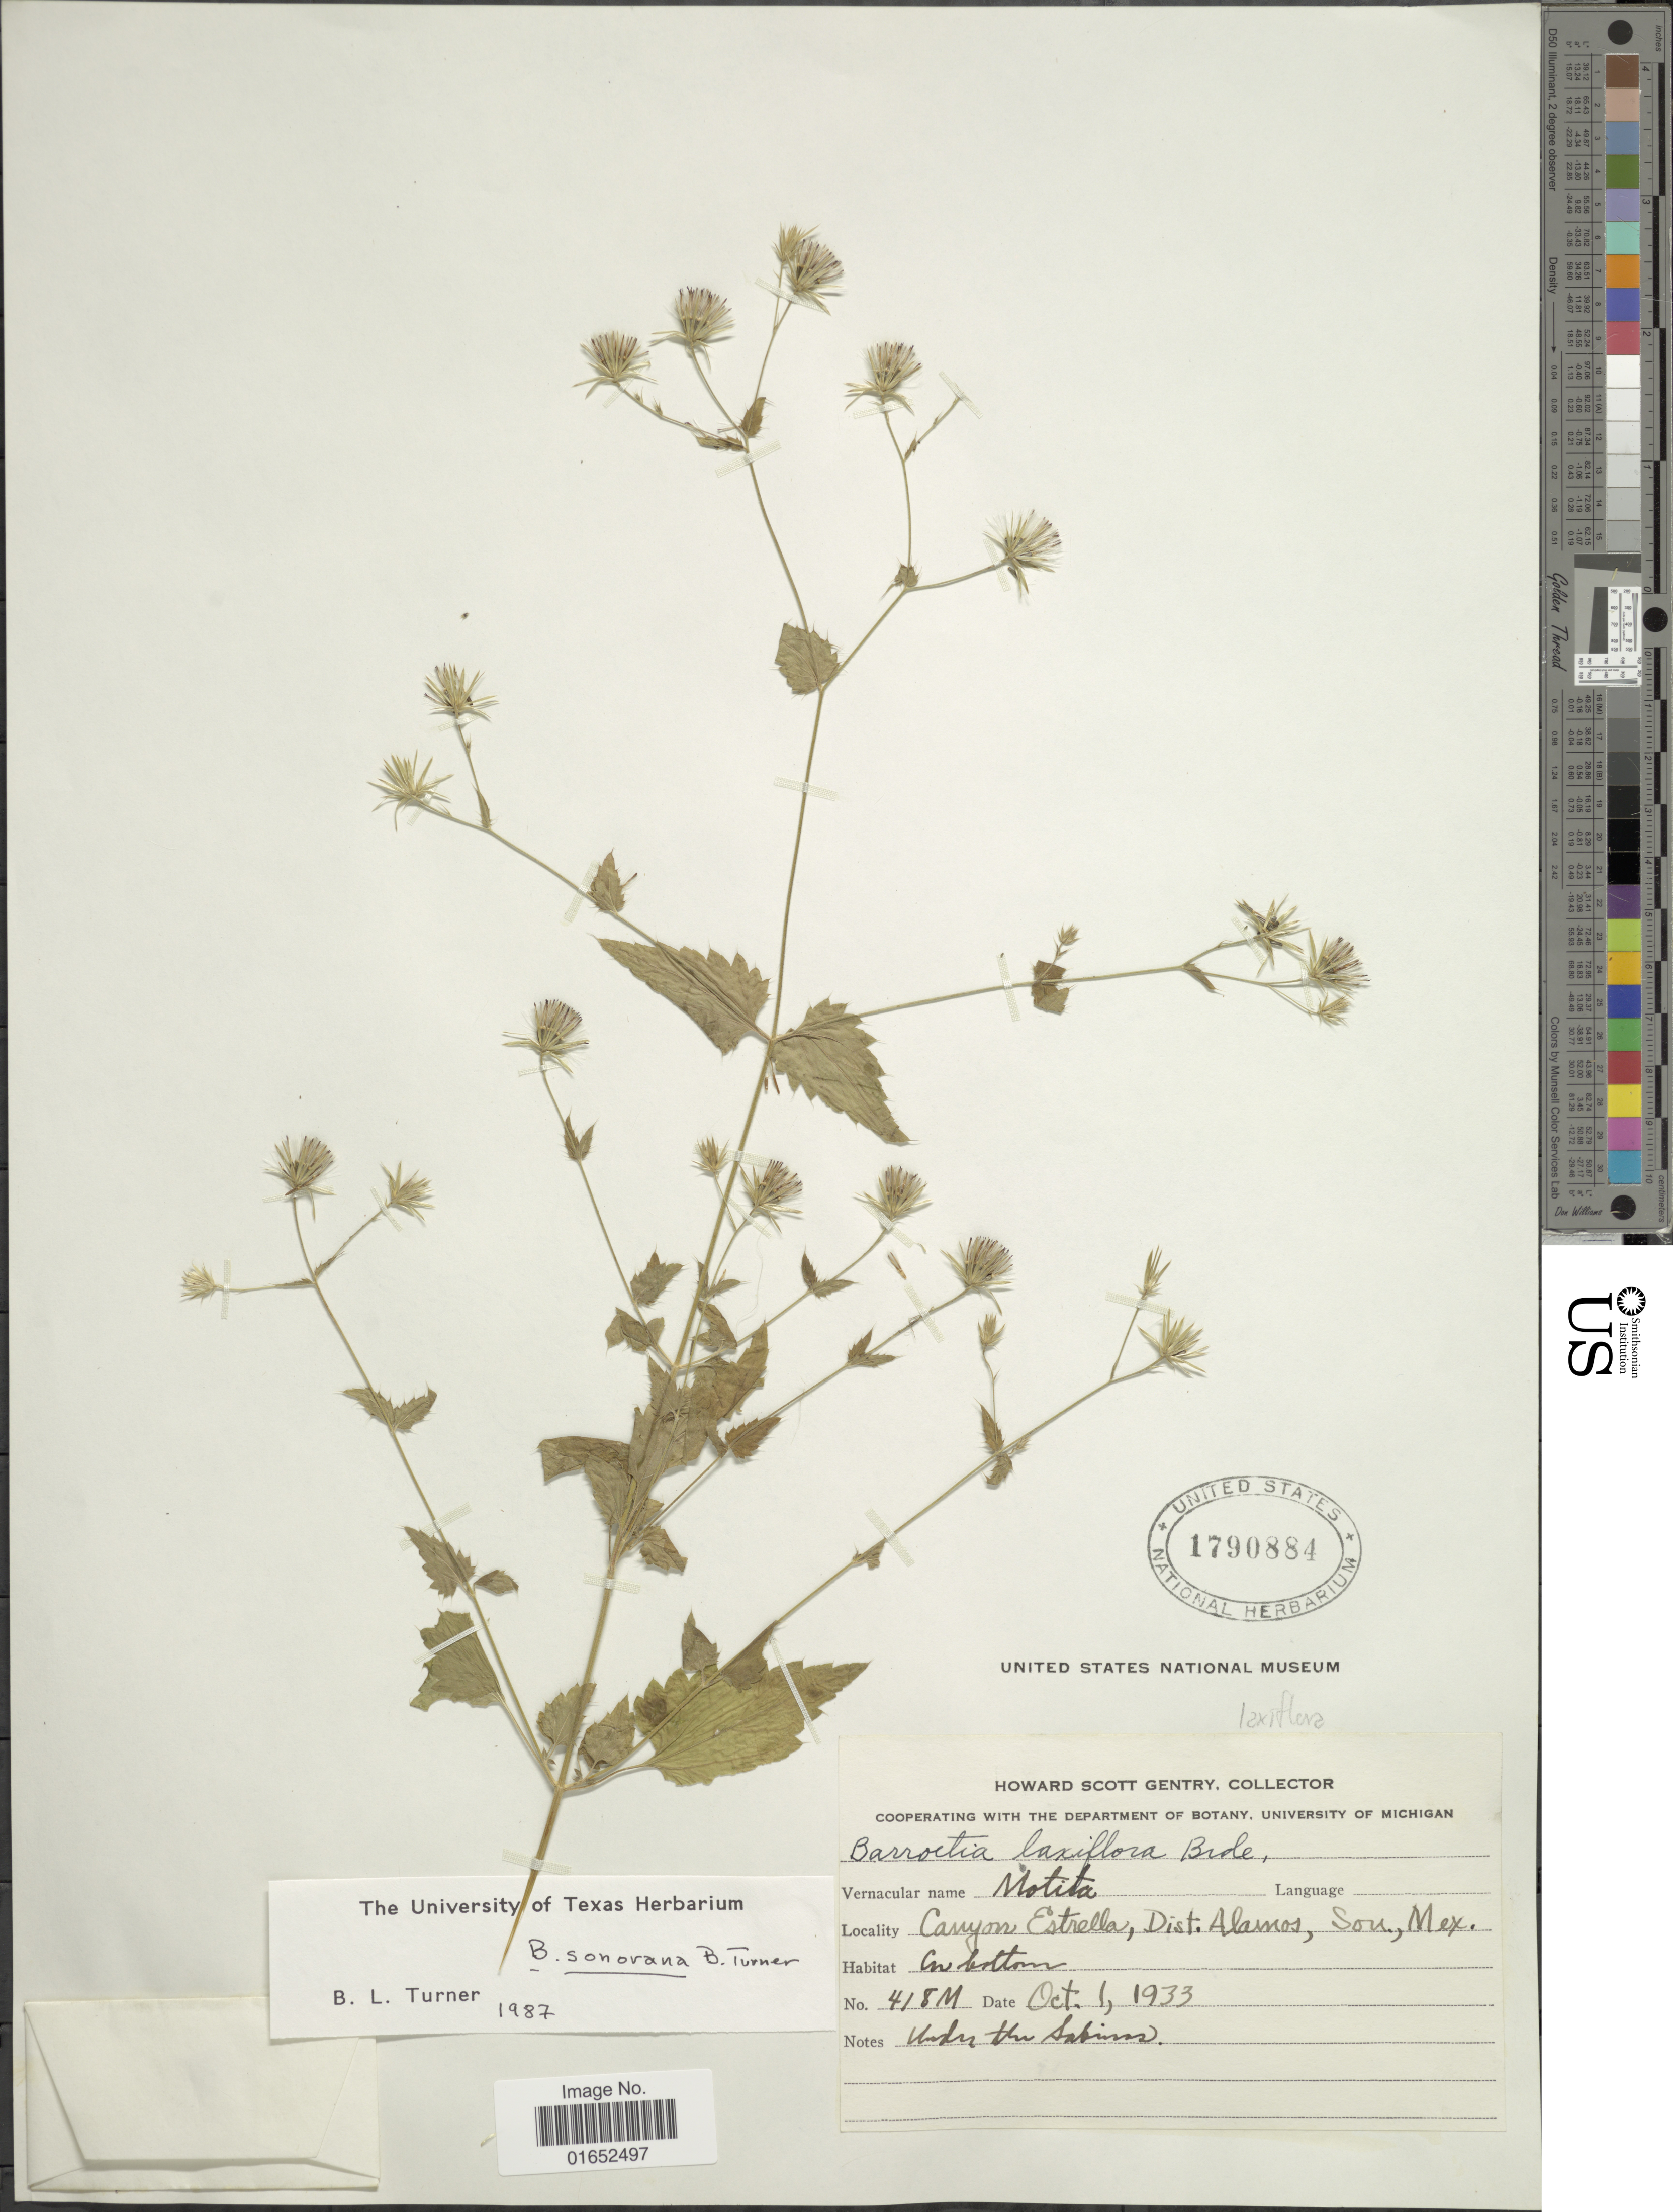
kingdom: Plantae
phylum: Tracheophyta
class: Magnoliopsida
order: Asterales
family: Asteraceae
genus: Barroetea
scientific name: Barroetea sonorae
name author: B.L. Turner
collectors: H. S. Gentry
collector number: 418M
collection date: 1933-10-01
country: Mexico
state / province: Sonora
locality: Canyon Estrella, Dist. Alamos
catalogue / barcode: US 1790884